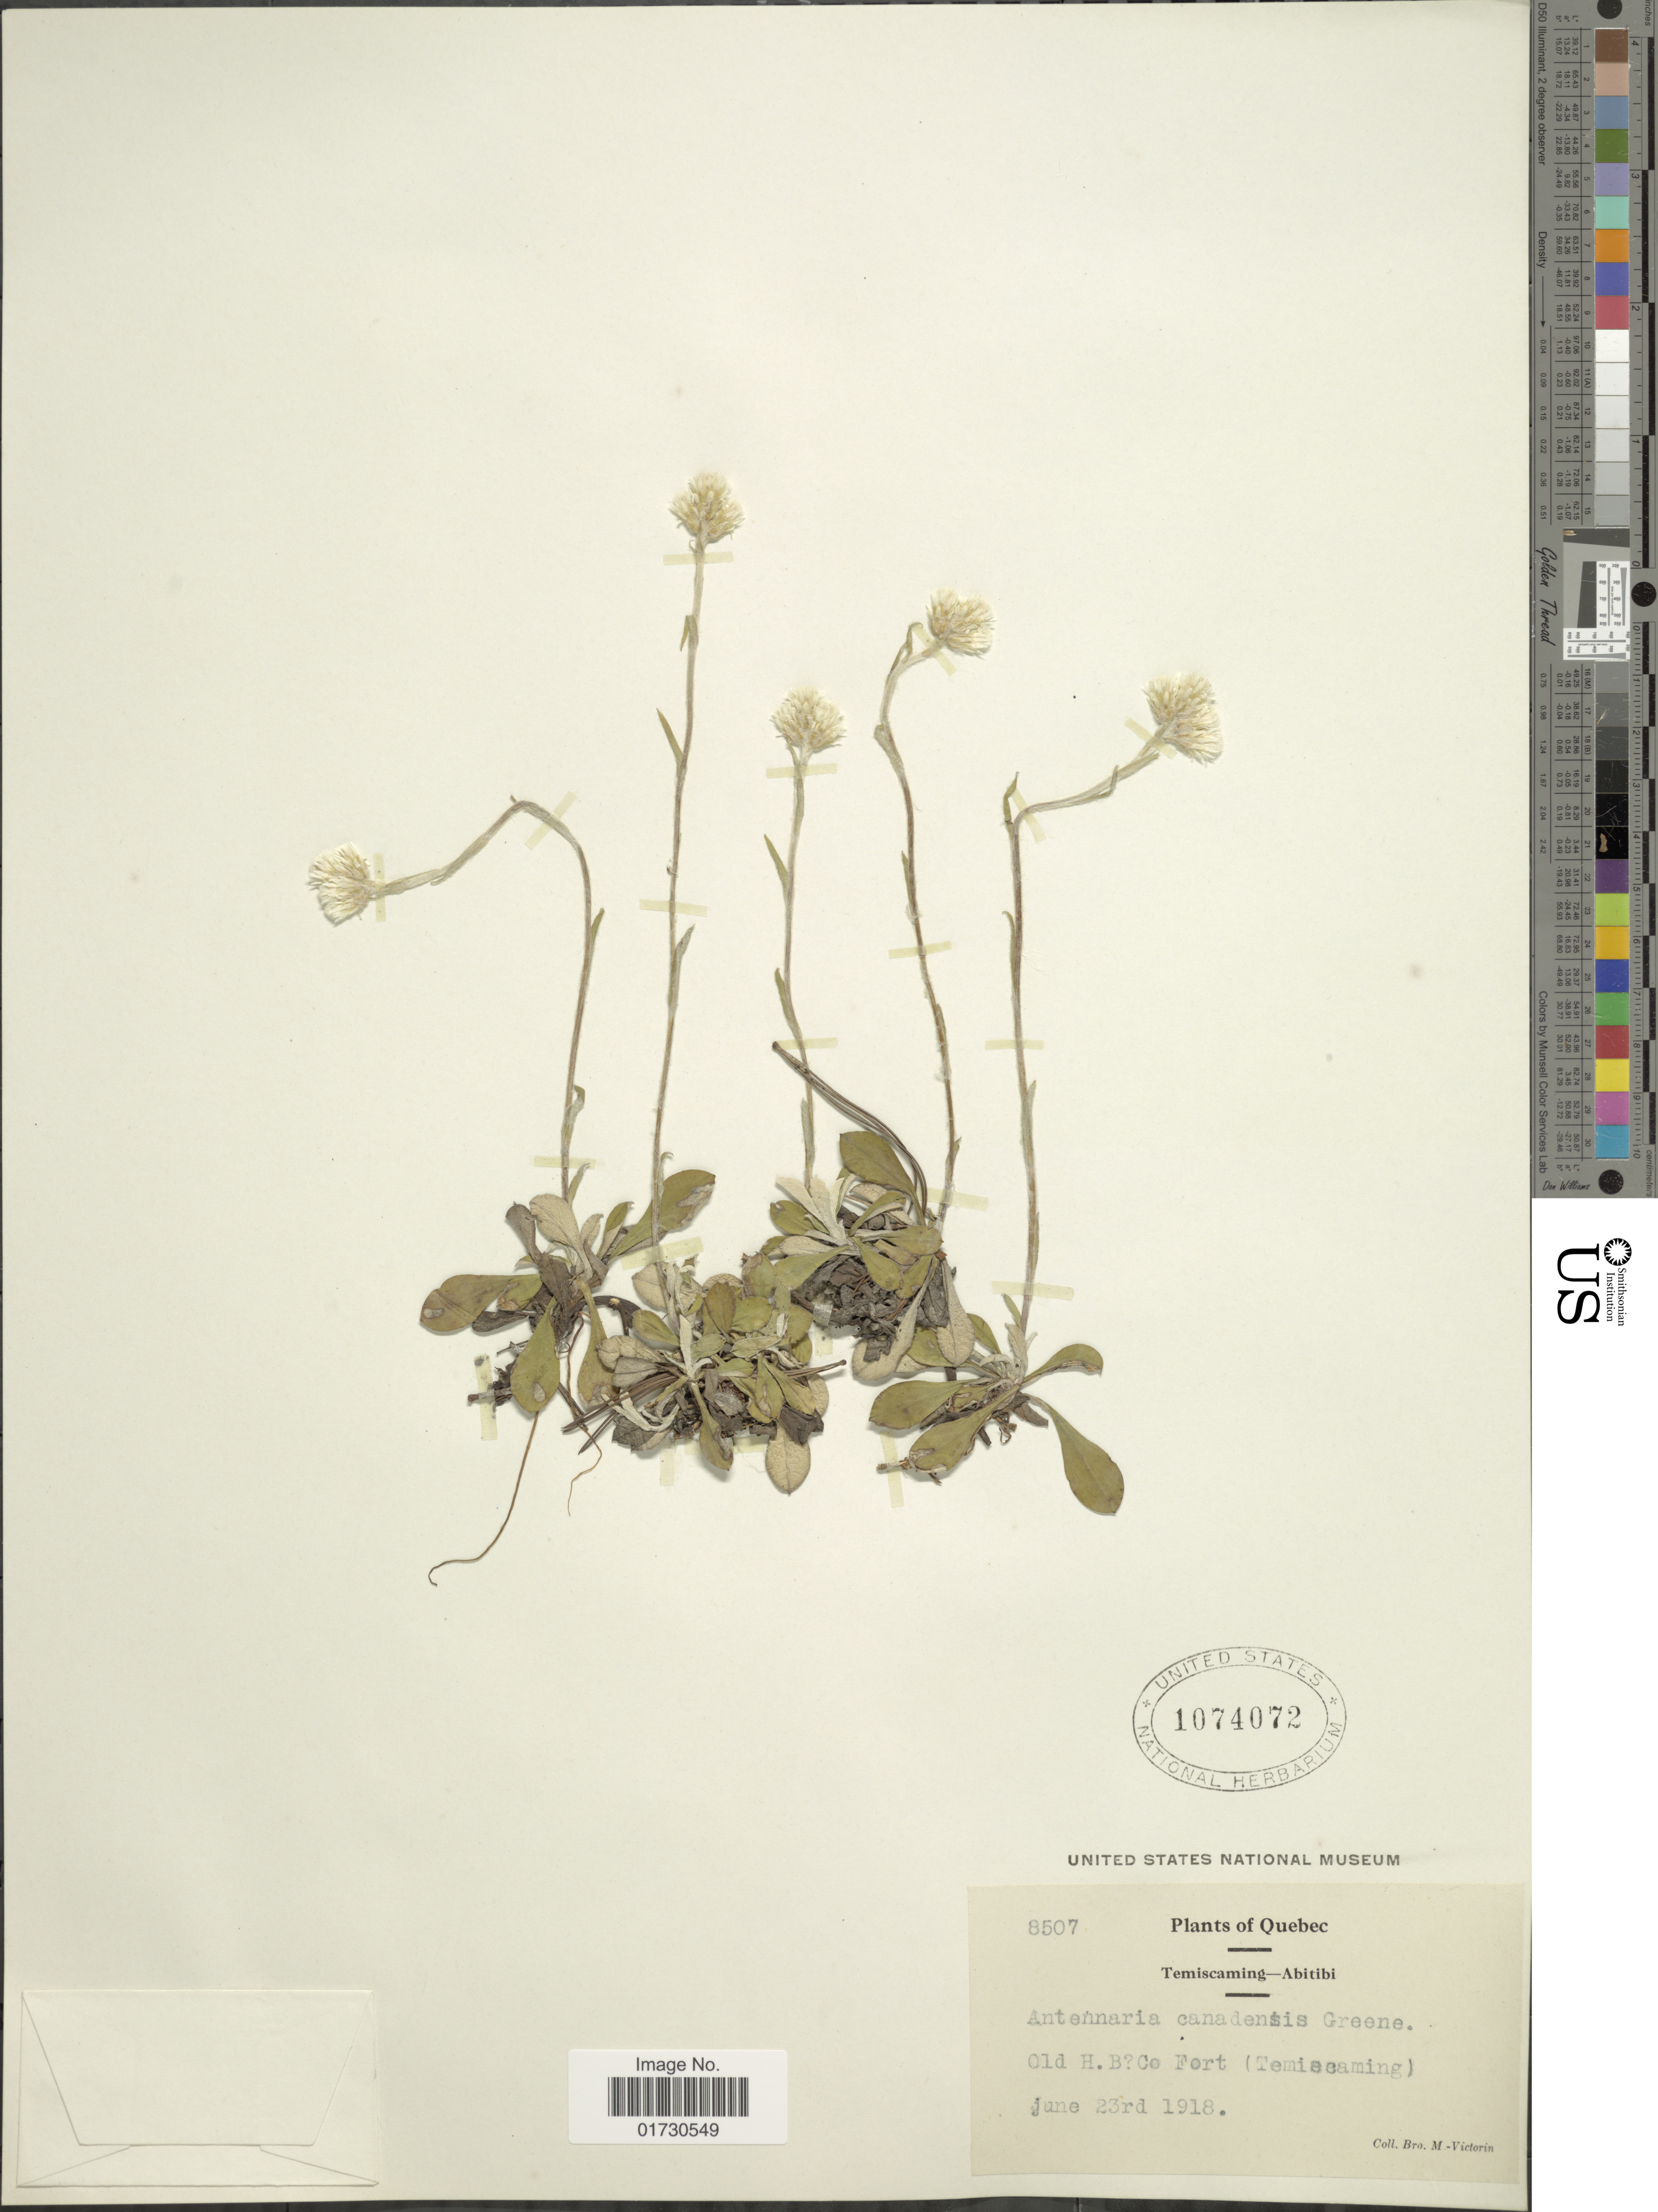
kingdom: Plantae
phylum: Tracheophyta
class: Magnoliopsida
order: Asterales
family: Asteraceae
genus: Antennaria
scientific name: Antennaria canadensis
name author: Greene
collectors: Fr. Marie-Victorin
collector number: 85607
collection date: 1918-06-23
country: Canada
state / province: Quebec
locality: Temiscaming-Abitibi, Old H. B. [unsure placement] Fort (Temiscaming)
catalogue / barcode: US 1074072